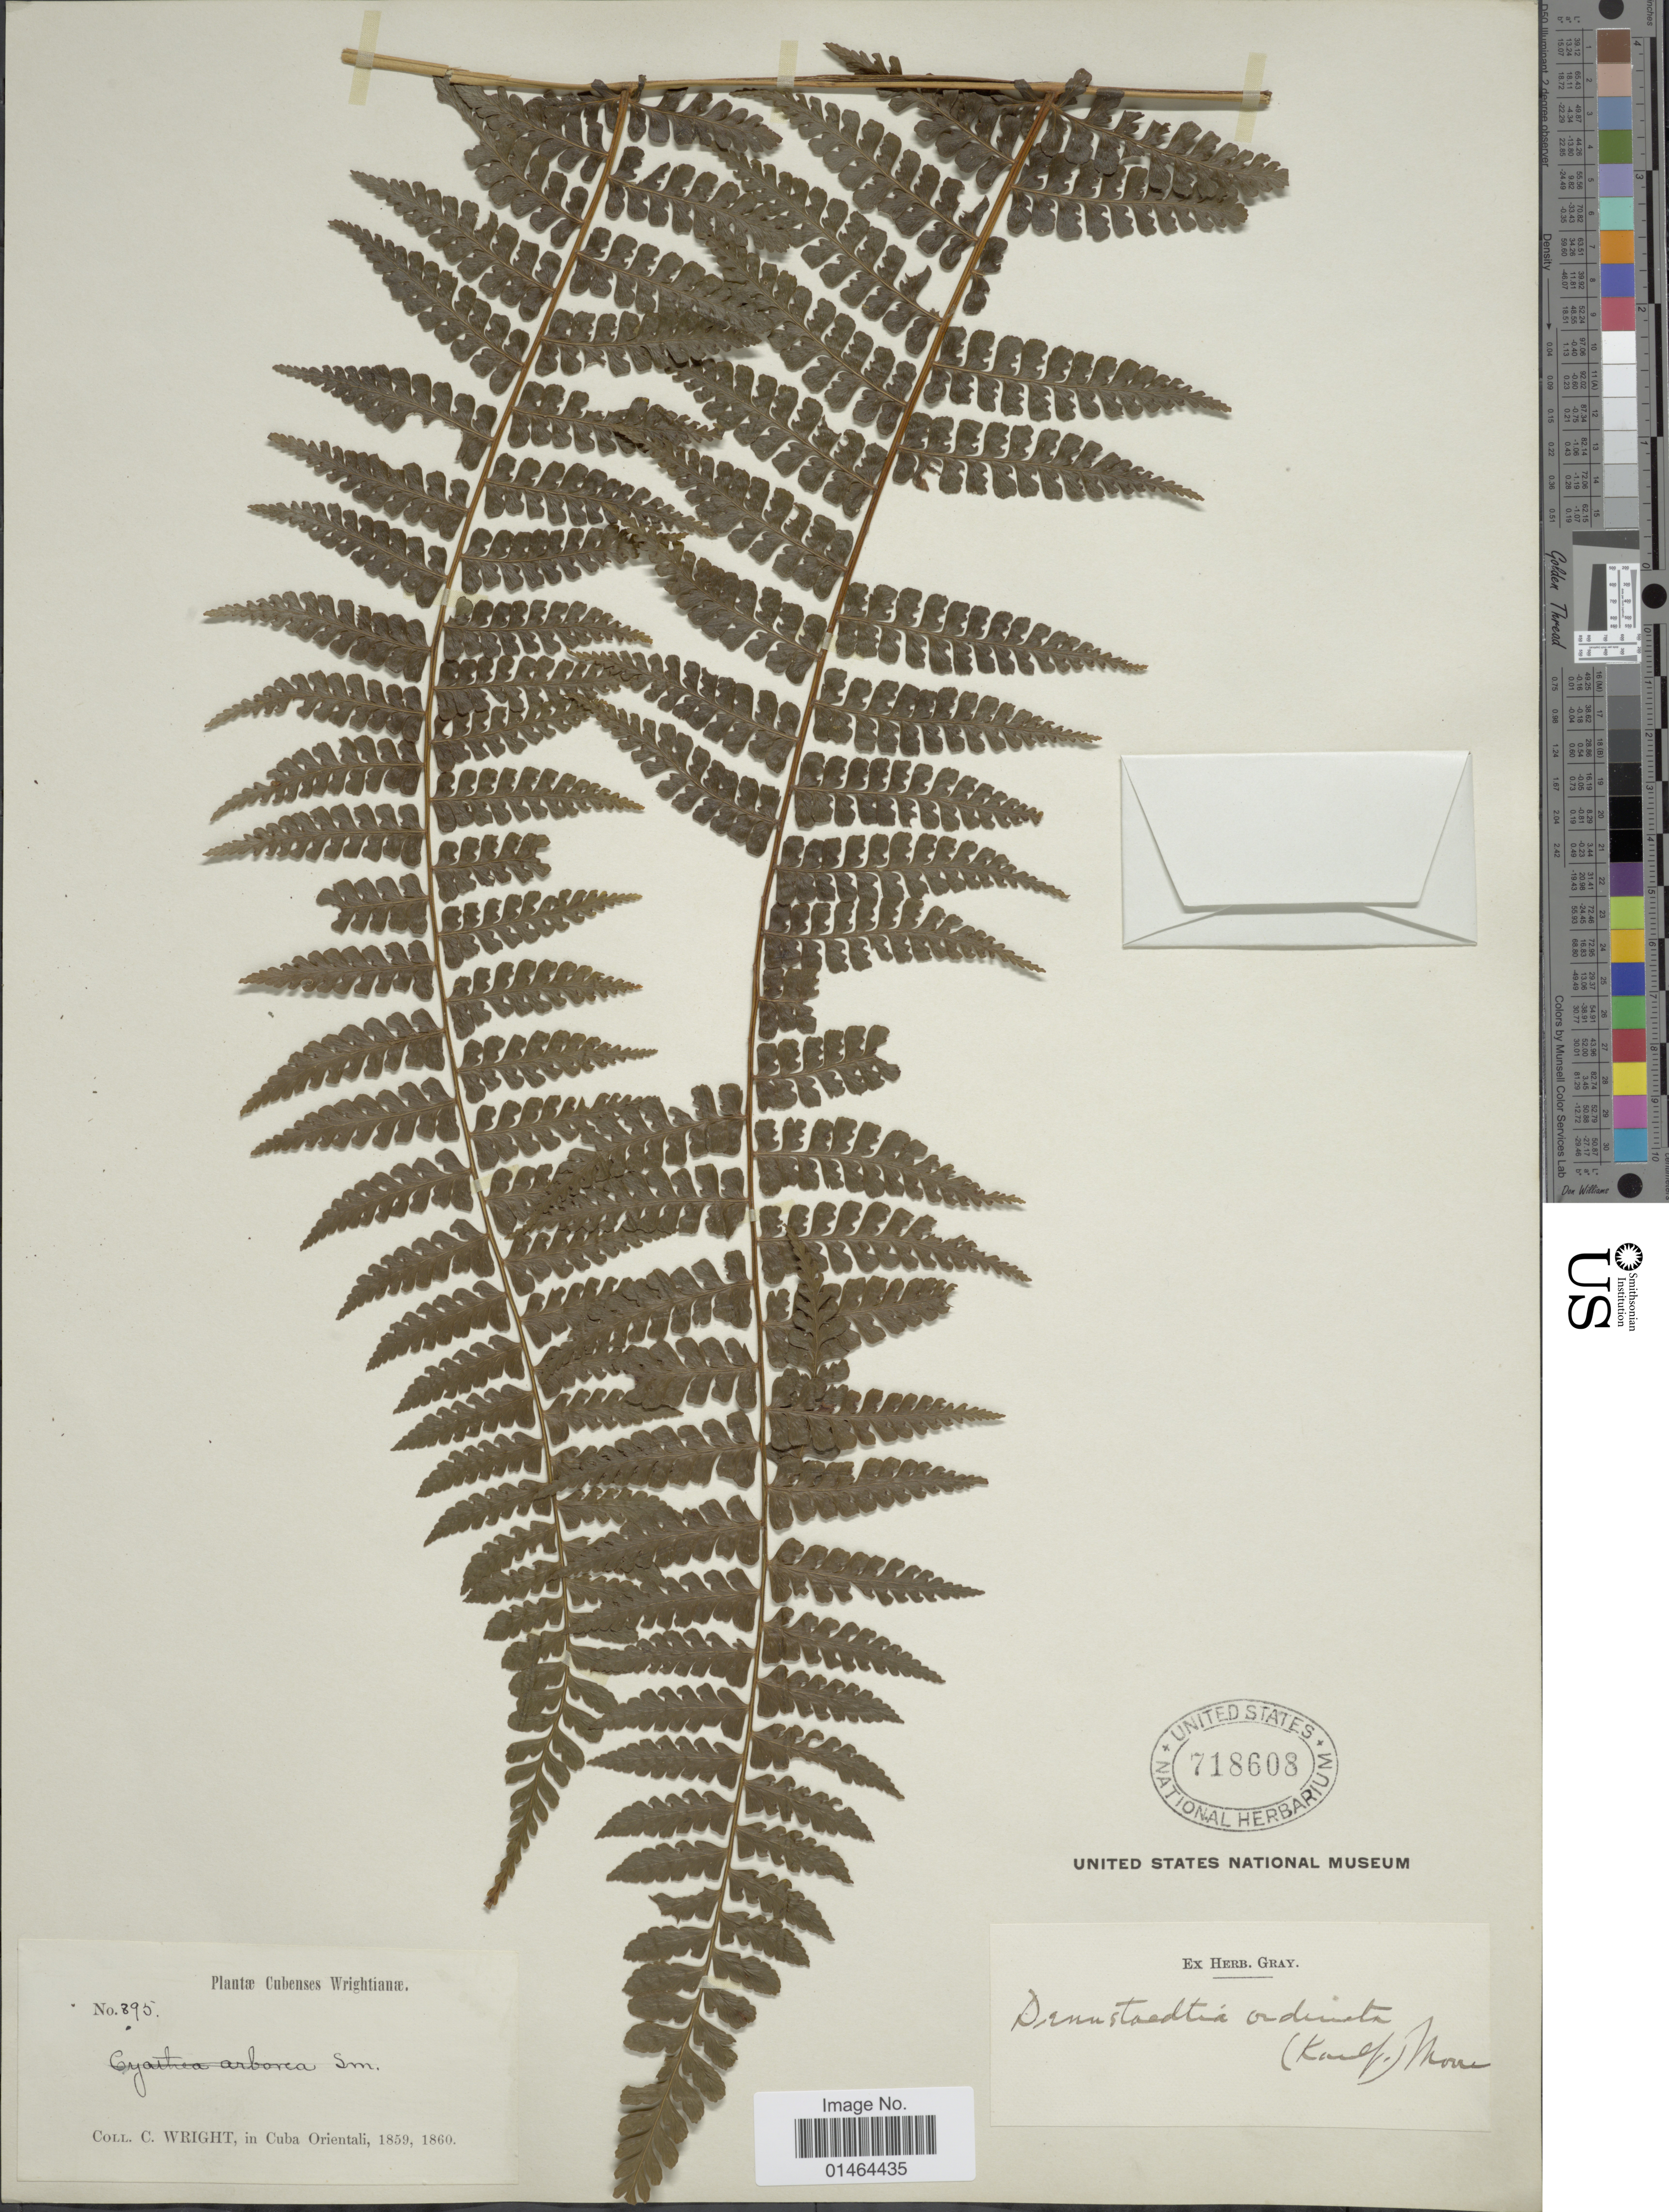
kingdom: Plantae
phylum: Tracheophyta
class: Polypodiopsida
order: Polypodiales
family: Dennstaedtiaceae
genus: Dennstaedtia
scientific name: Dennstaedtia dissecta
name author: (Sw.) T. Moore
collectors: C. Wright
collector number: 395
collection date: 1859/1860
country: Cuba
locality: In Cuba Orientali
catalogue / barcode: US 718608